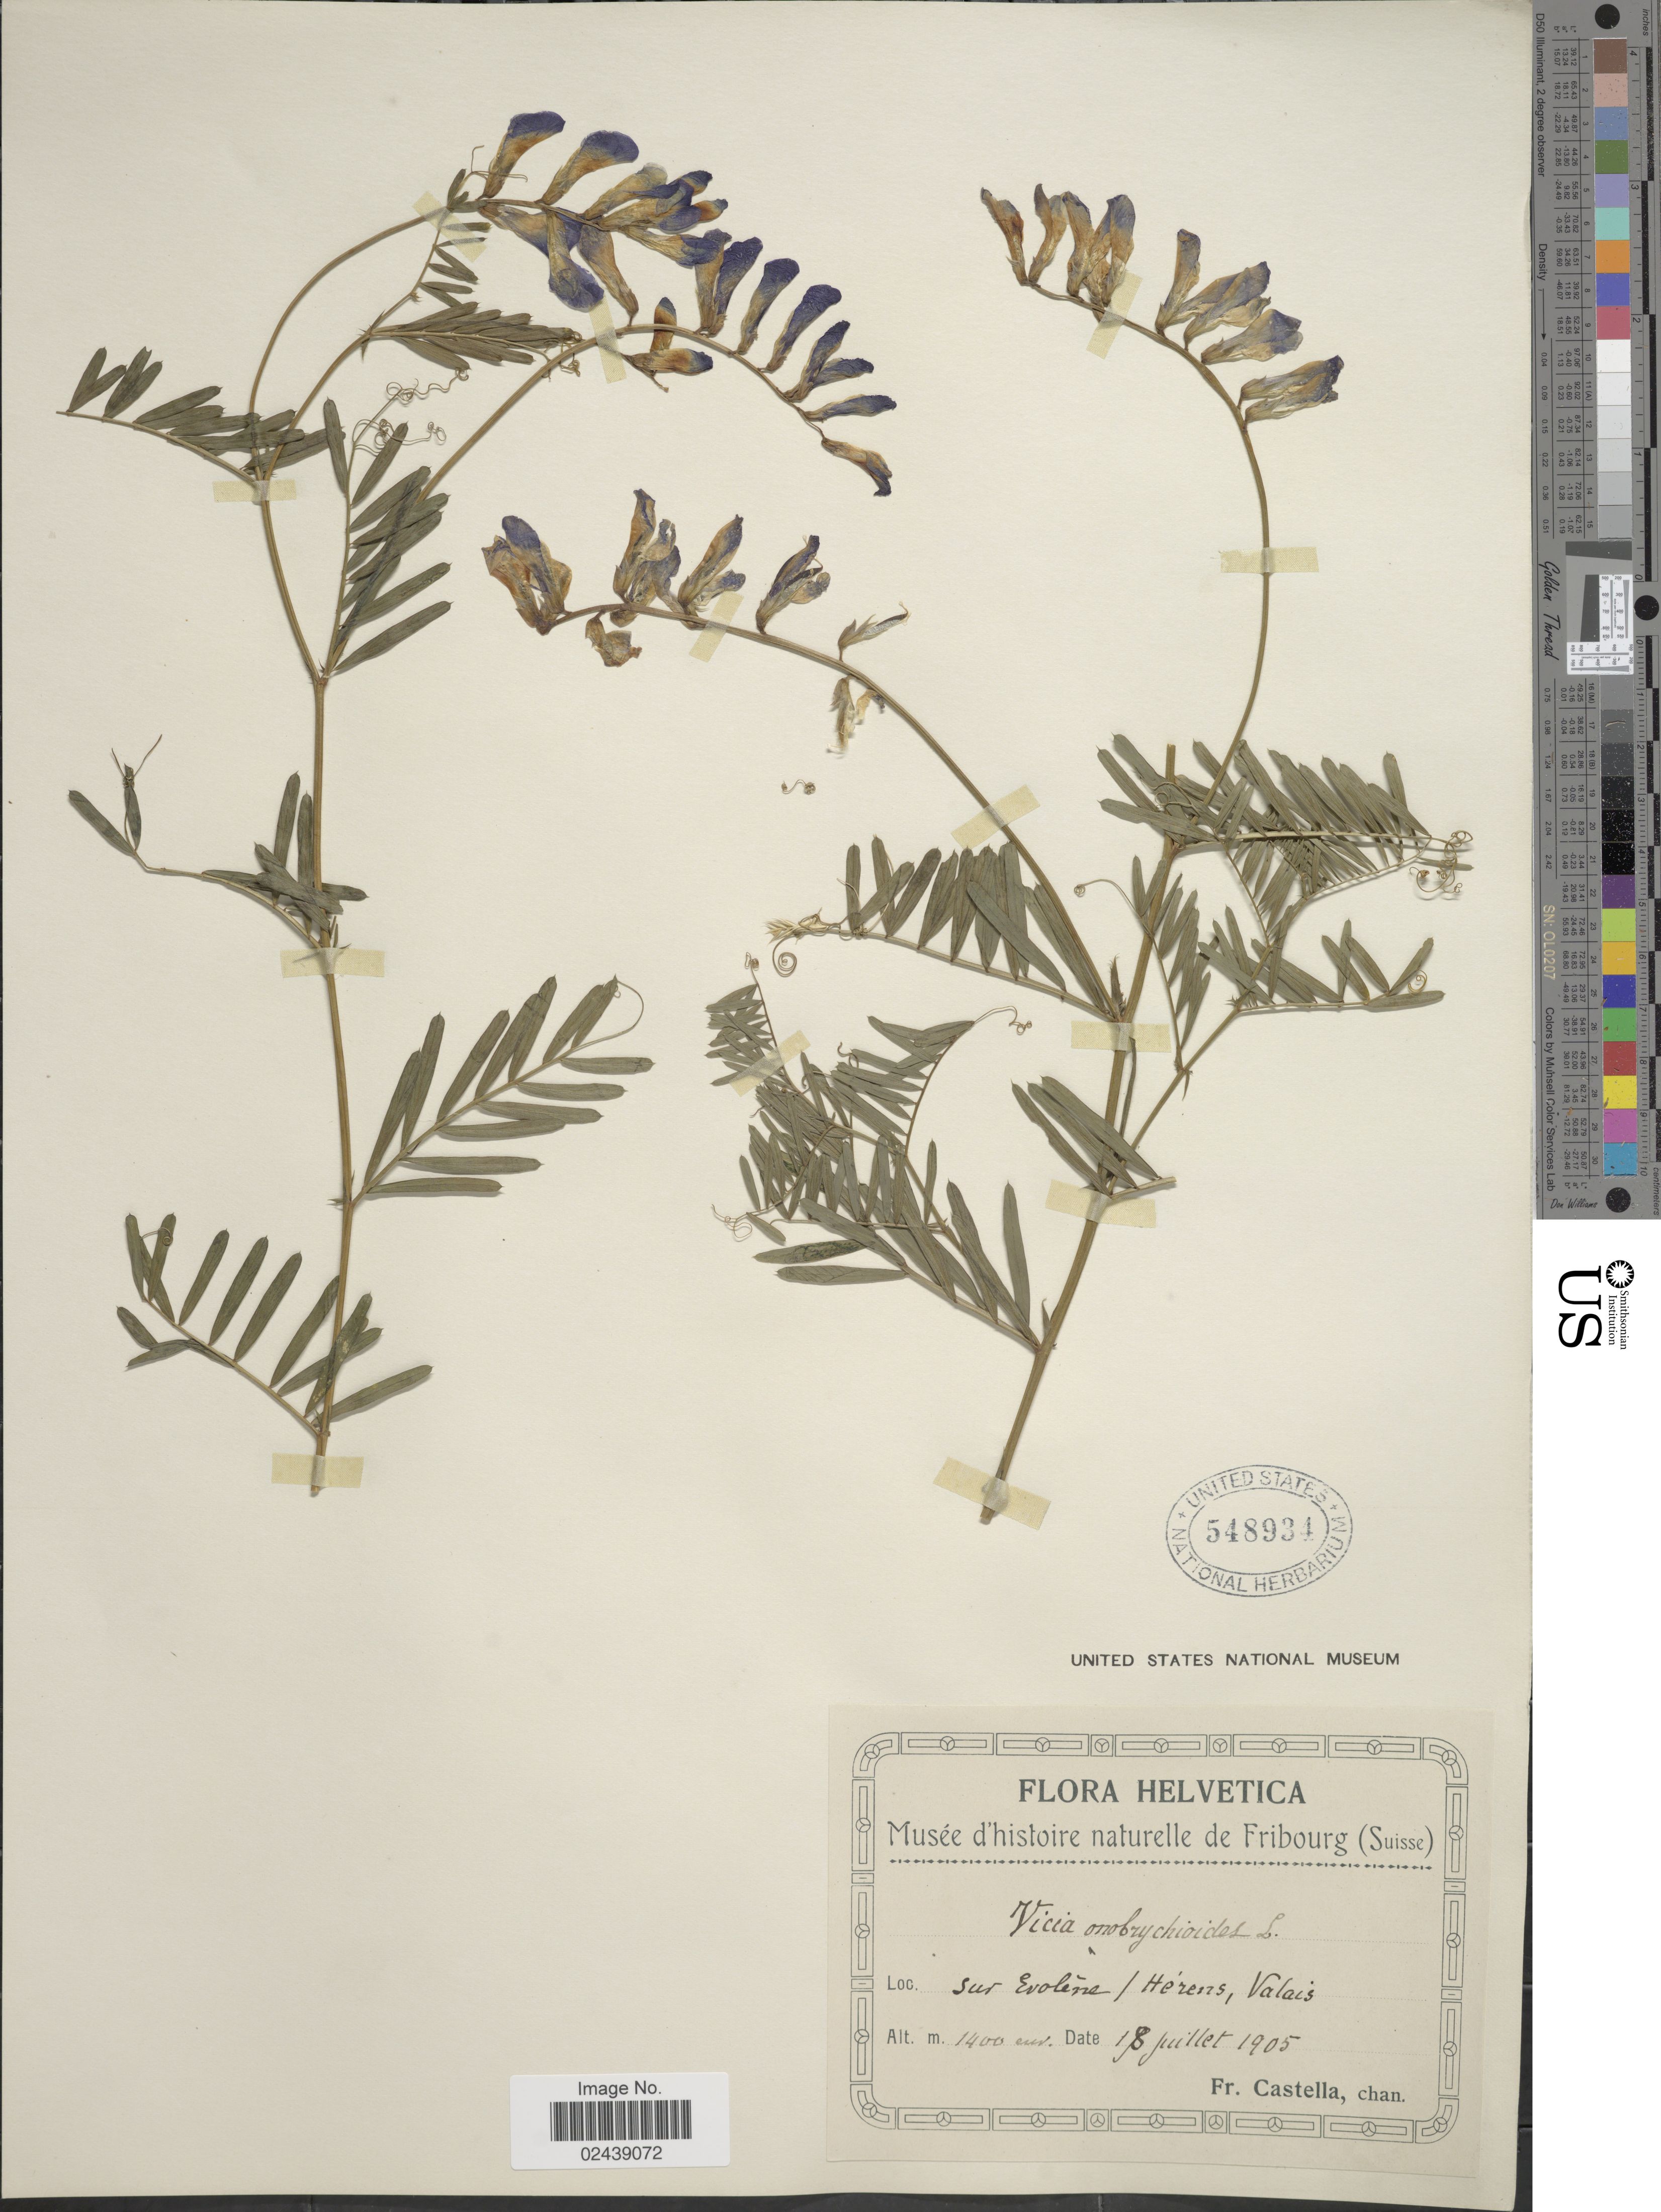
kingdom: Plantae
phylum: Tracheophyta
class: Magnoliopsida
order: Fabales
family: Fabaceae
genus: Vicia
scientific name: Vicia onobrychioides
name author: L.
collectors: Fr. Castella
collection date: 1905-07-18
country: Switzerland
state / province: Valais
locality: Helvetica, Sur Evolène/ Hérens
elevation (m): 1400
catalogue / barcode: US 548934